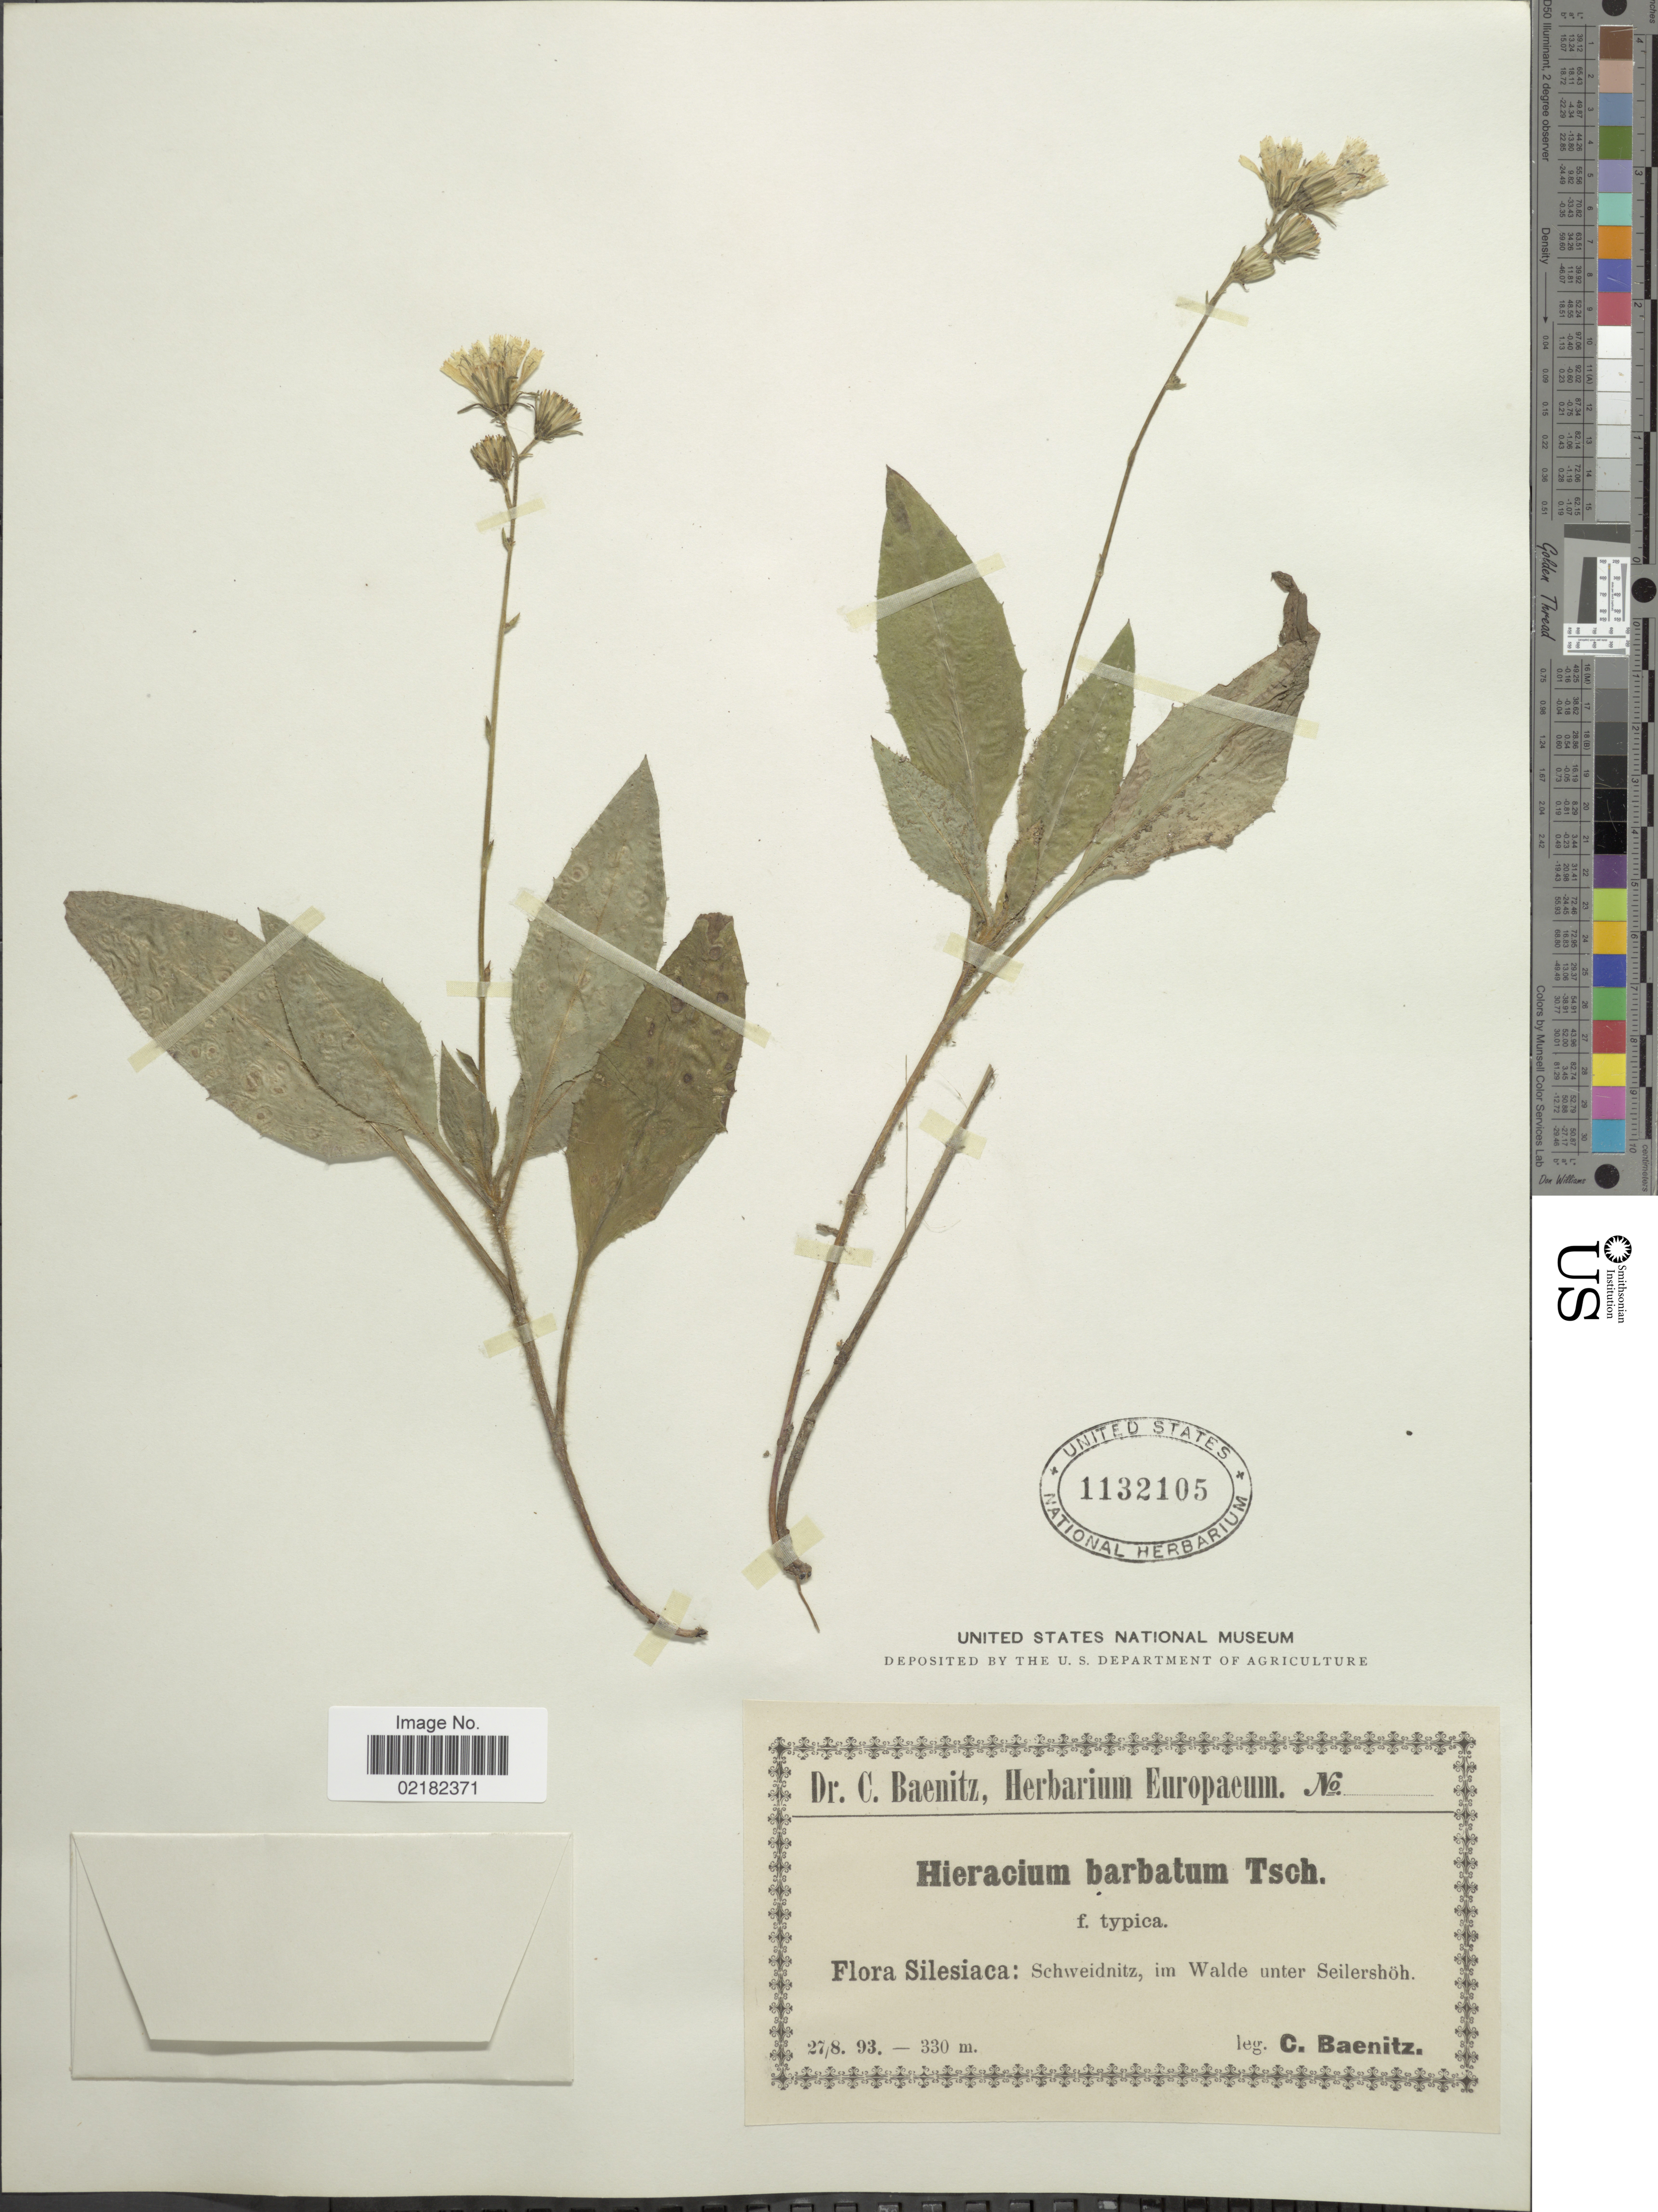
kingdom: Plantae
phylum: Tracheophyta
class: Magnoliopsida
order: Asterales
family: Asteraceae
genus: Hieracium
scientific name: Hieracium racemosum subsp. barbatum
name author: Zahn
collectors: C. G. Baenitz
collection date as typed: Transcribed d/m/y: 27/8/93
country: Czechia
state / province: Moravian-Silesian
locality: Silesiaca: Schweidnitz, im Walde unter Seilershoh.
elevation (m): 330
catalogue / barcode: US 1132105